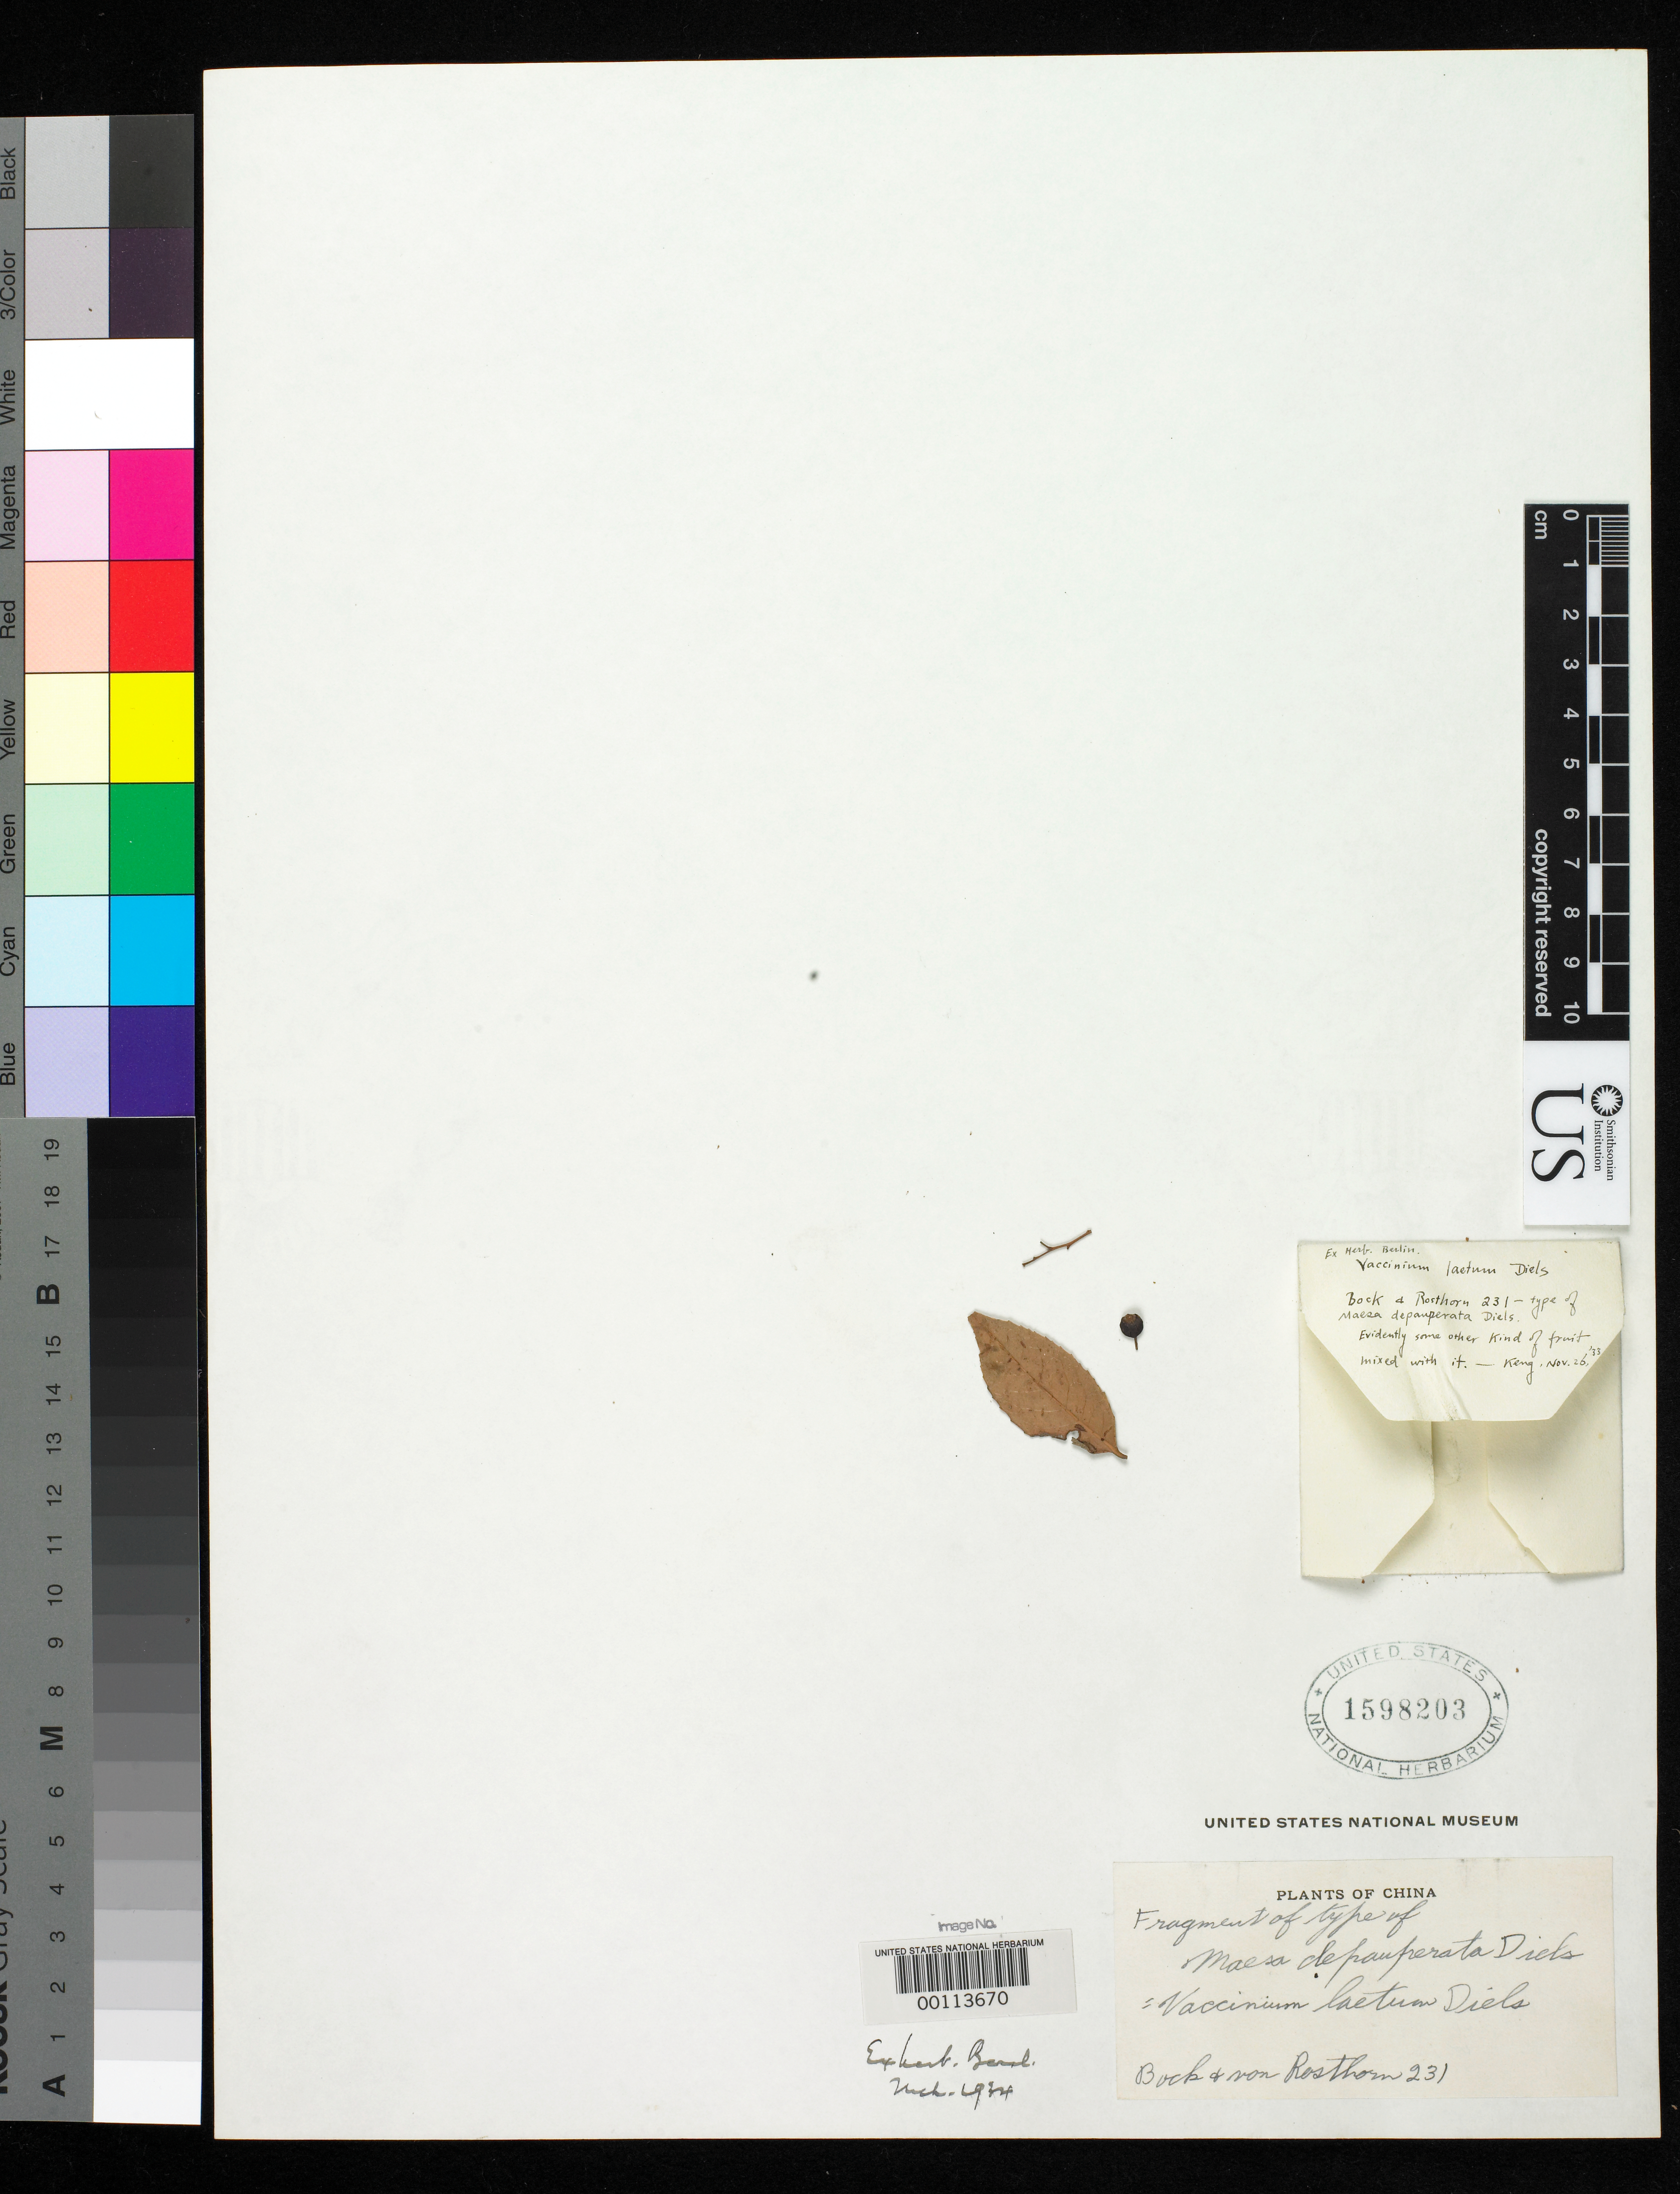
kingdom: Plantae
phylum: Tracheophyta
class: Magnoliopsida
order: Ericales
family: Primulaceae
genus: Maesa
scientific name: Maesa depauperata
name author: Diels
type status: Type Material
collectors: C. Bock & A. von Rosthorn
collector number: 231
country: China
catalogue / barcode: US 1598203